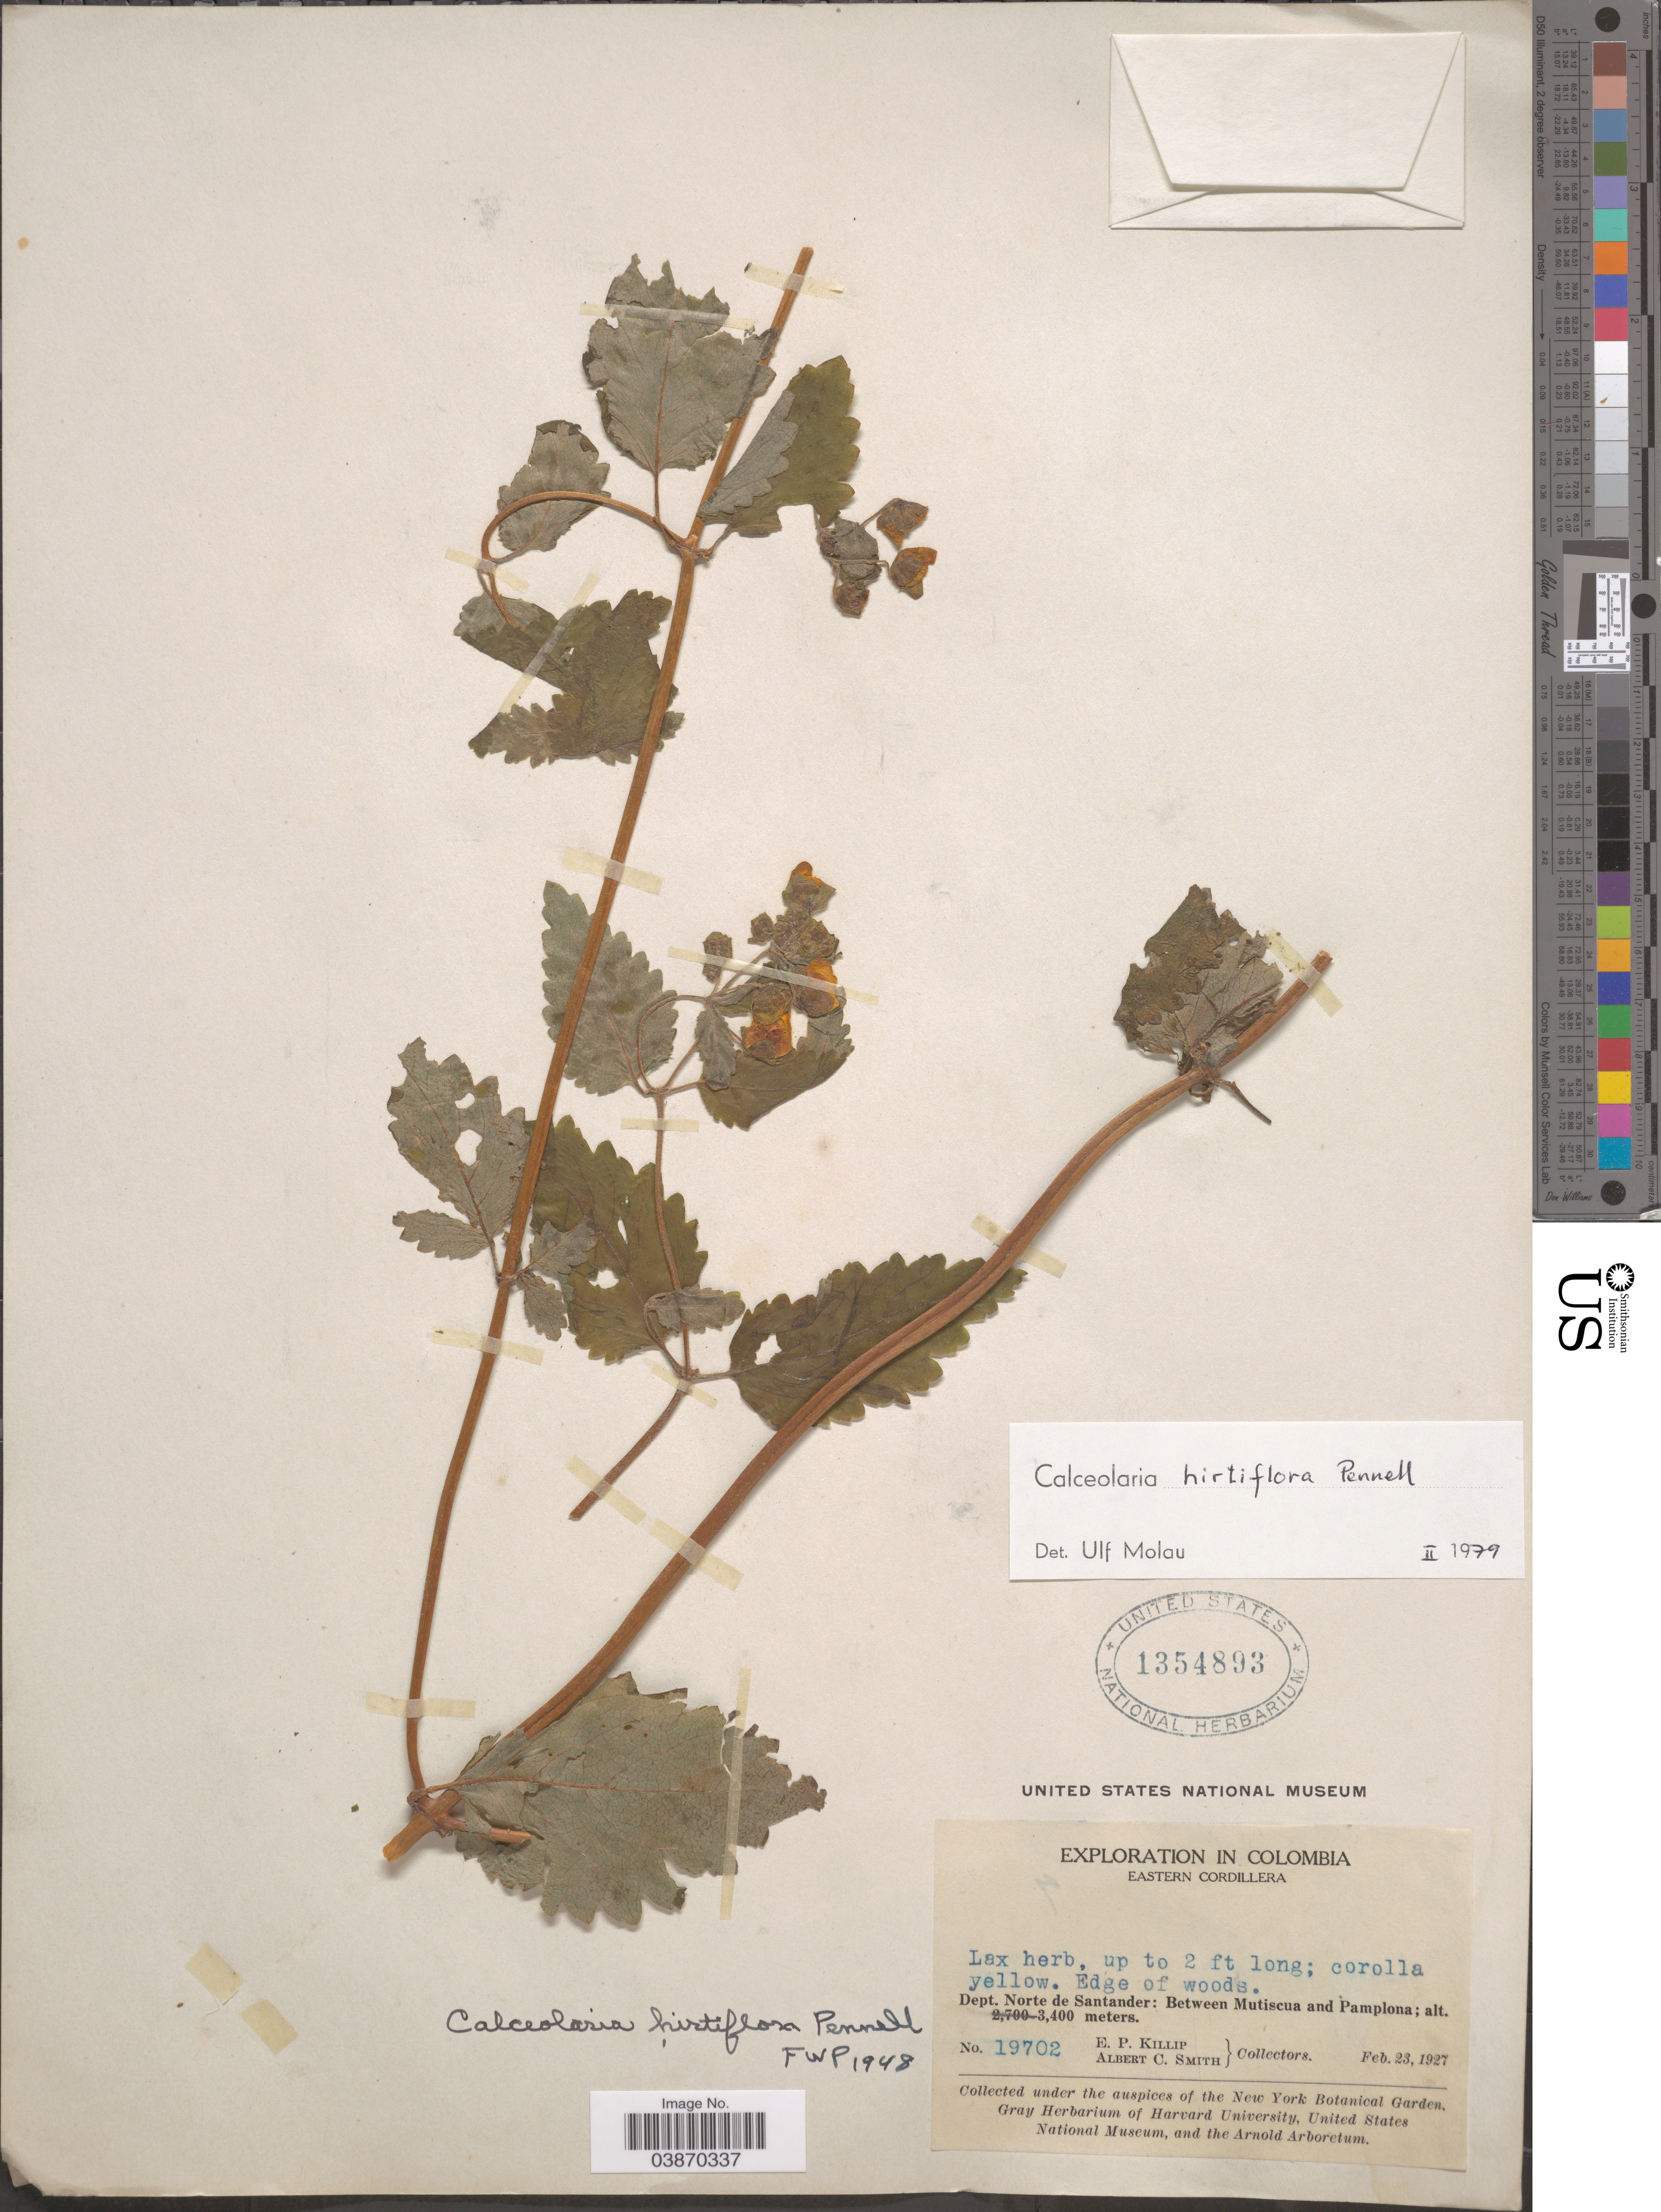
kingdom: Plantae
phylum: Tracheophyta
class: Magnoliopsida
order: Lamiales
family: Calceolariaceae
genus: Calceolaria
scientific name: Calceolaria hirtiflora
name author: Pennell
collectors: E. P. Killip & A. C. Smith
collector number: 19702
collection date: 1927-02-23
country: Colombia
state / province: Norte de Santander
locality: Eastern Cordillera. Dept. Norte de Santander: Between Mutiscua and Pamplona.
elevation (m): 3400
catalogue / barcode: US 1354893